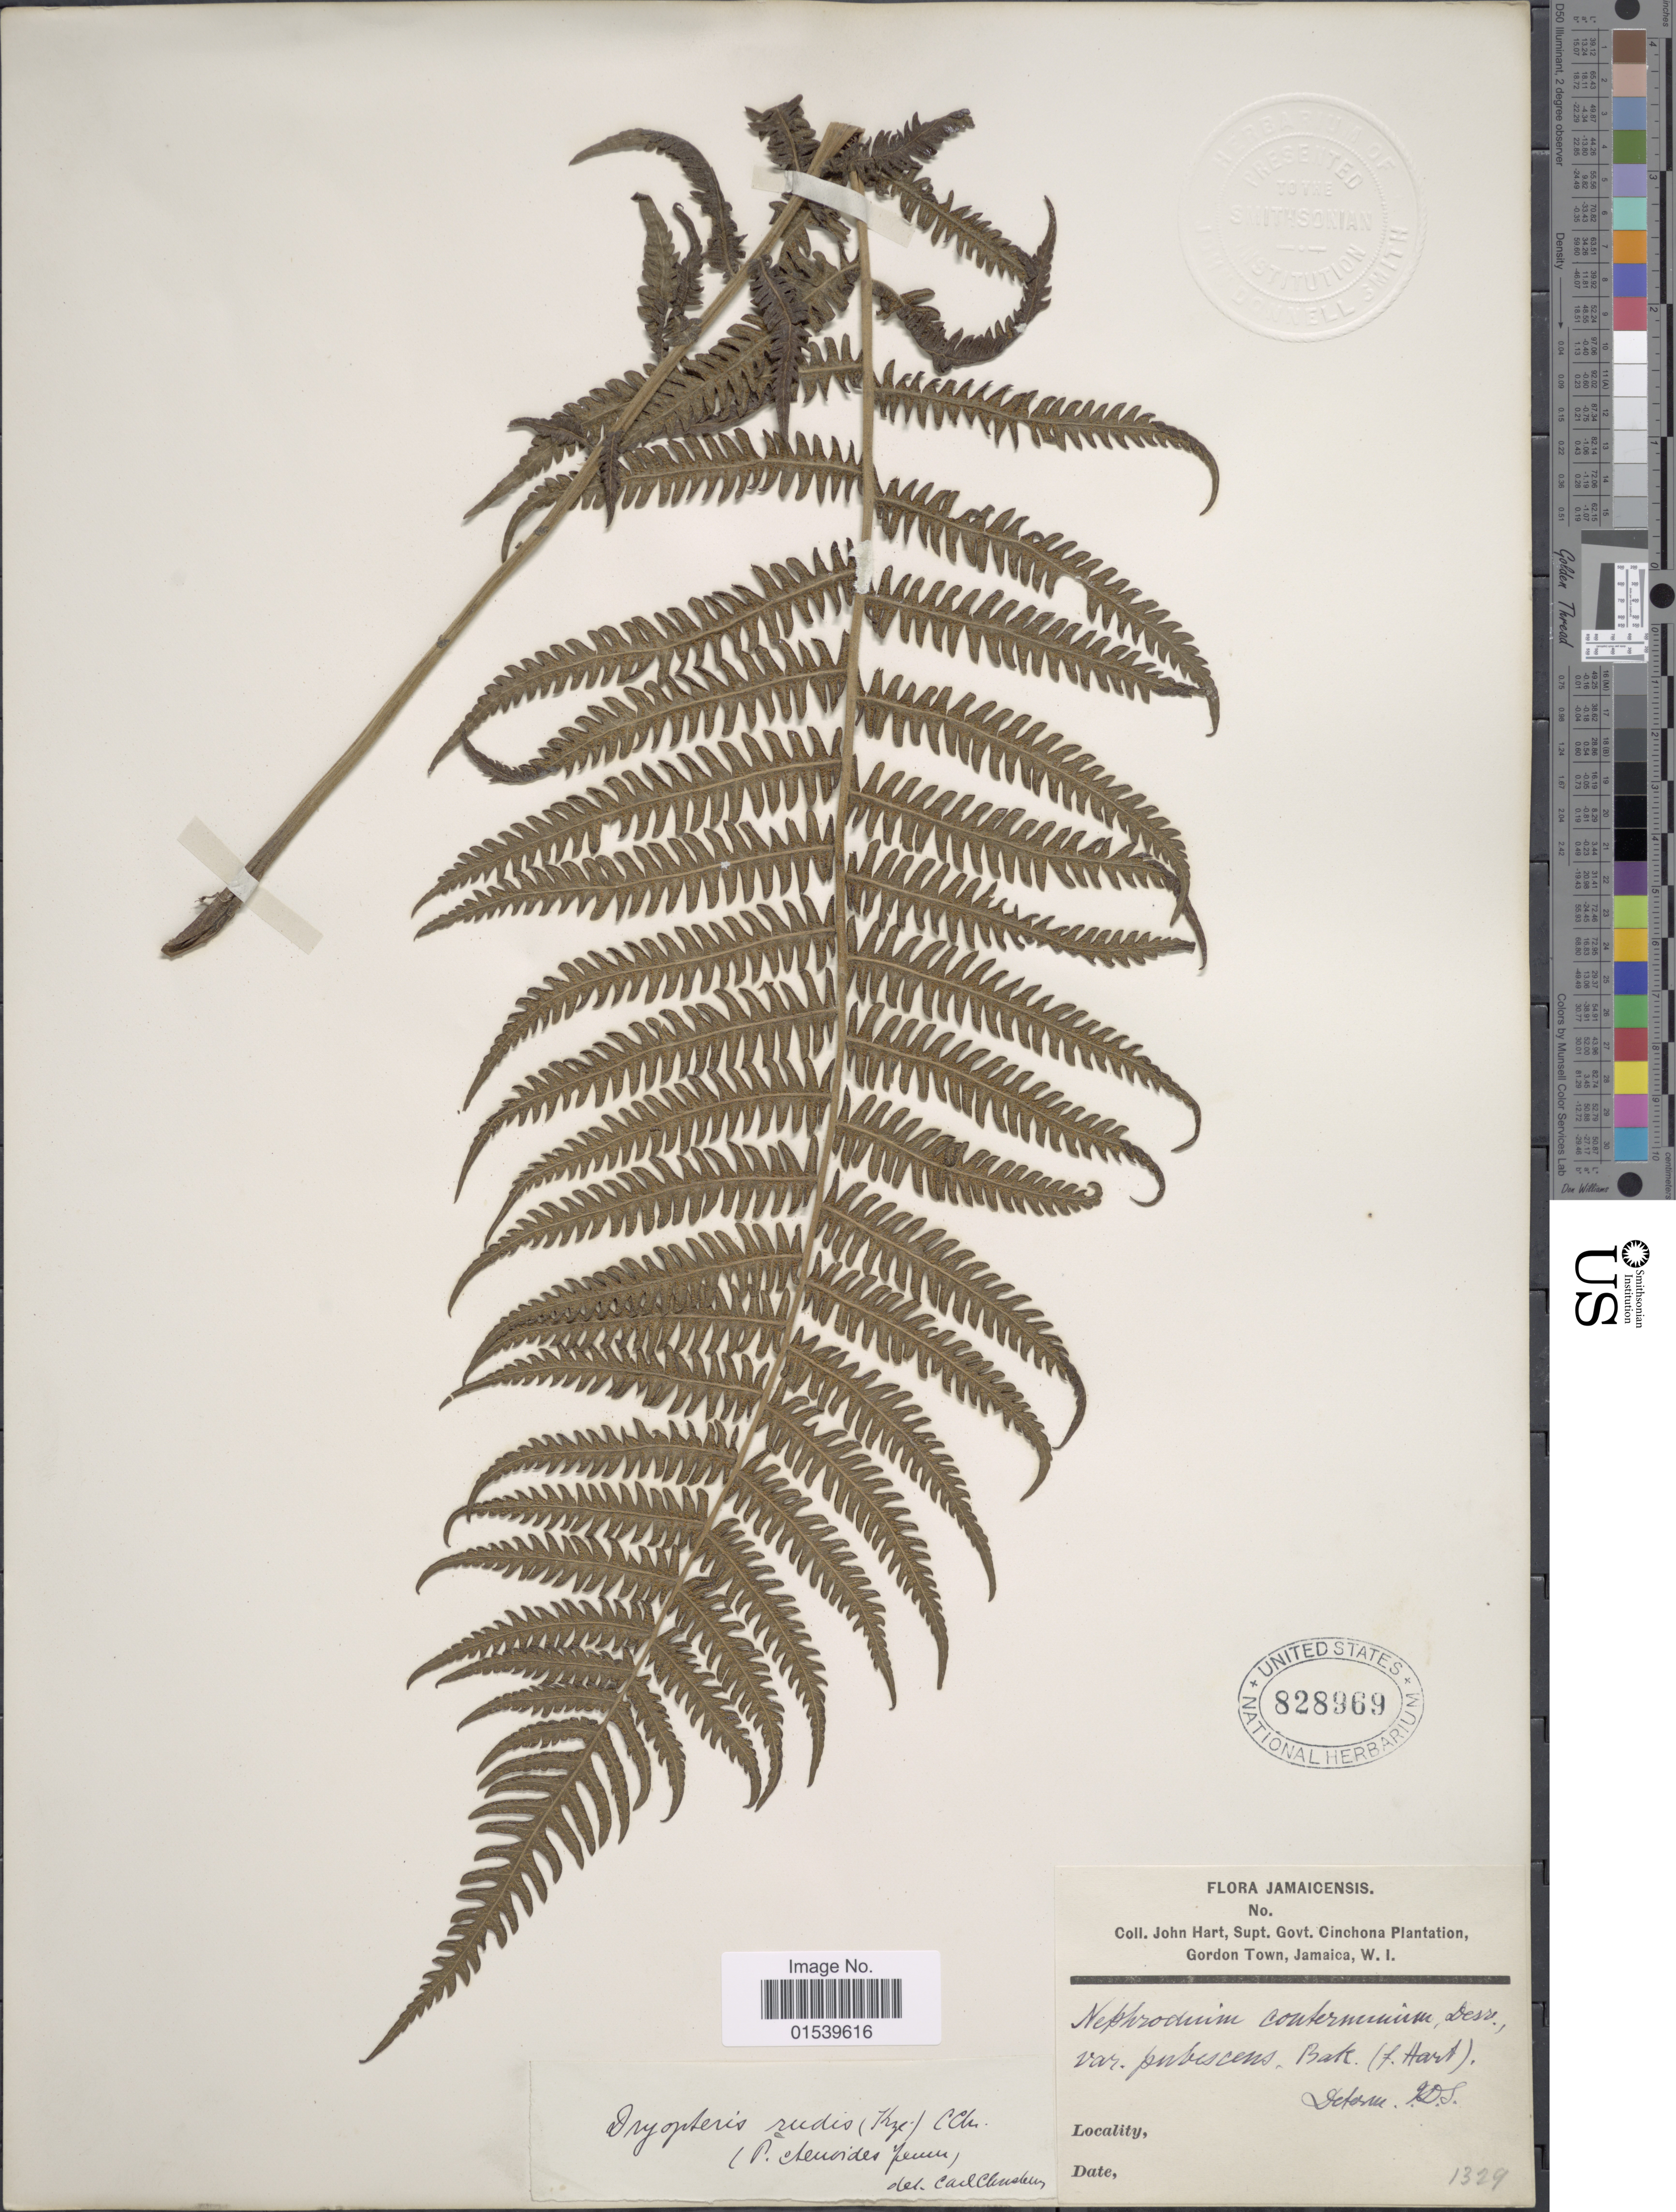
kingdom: Plantae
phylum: Tracheophyta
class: Polypodiopsida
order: Polypodiales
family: Thelypteridaceae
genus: Amauropelta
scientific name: Amauropelta rudis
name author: (Kunze) Pic. Serm.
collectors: J. H. Hart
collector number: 1329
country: Jamaica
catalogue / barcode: US 828969